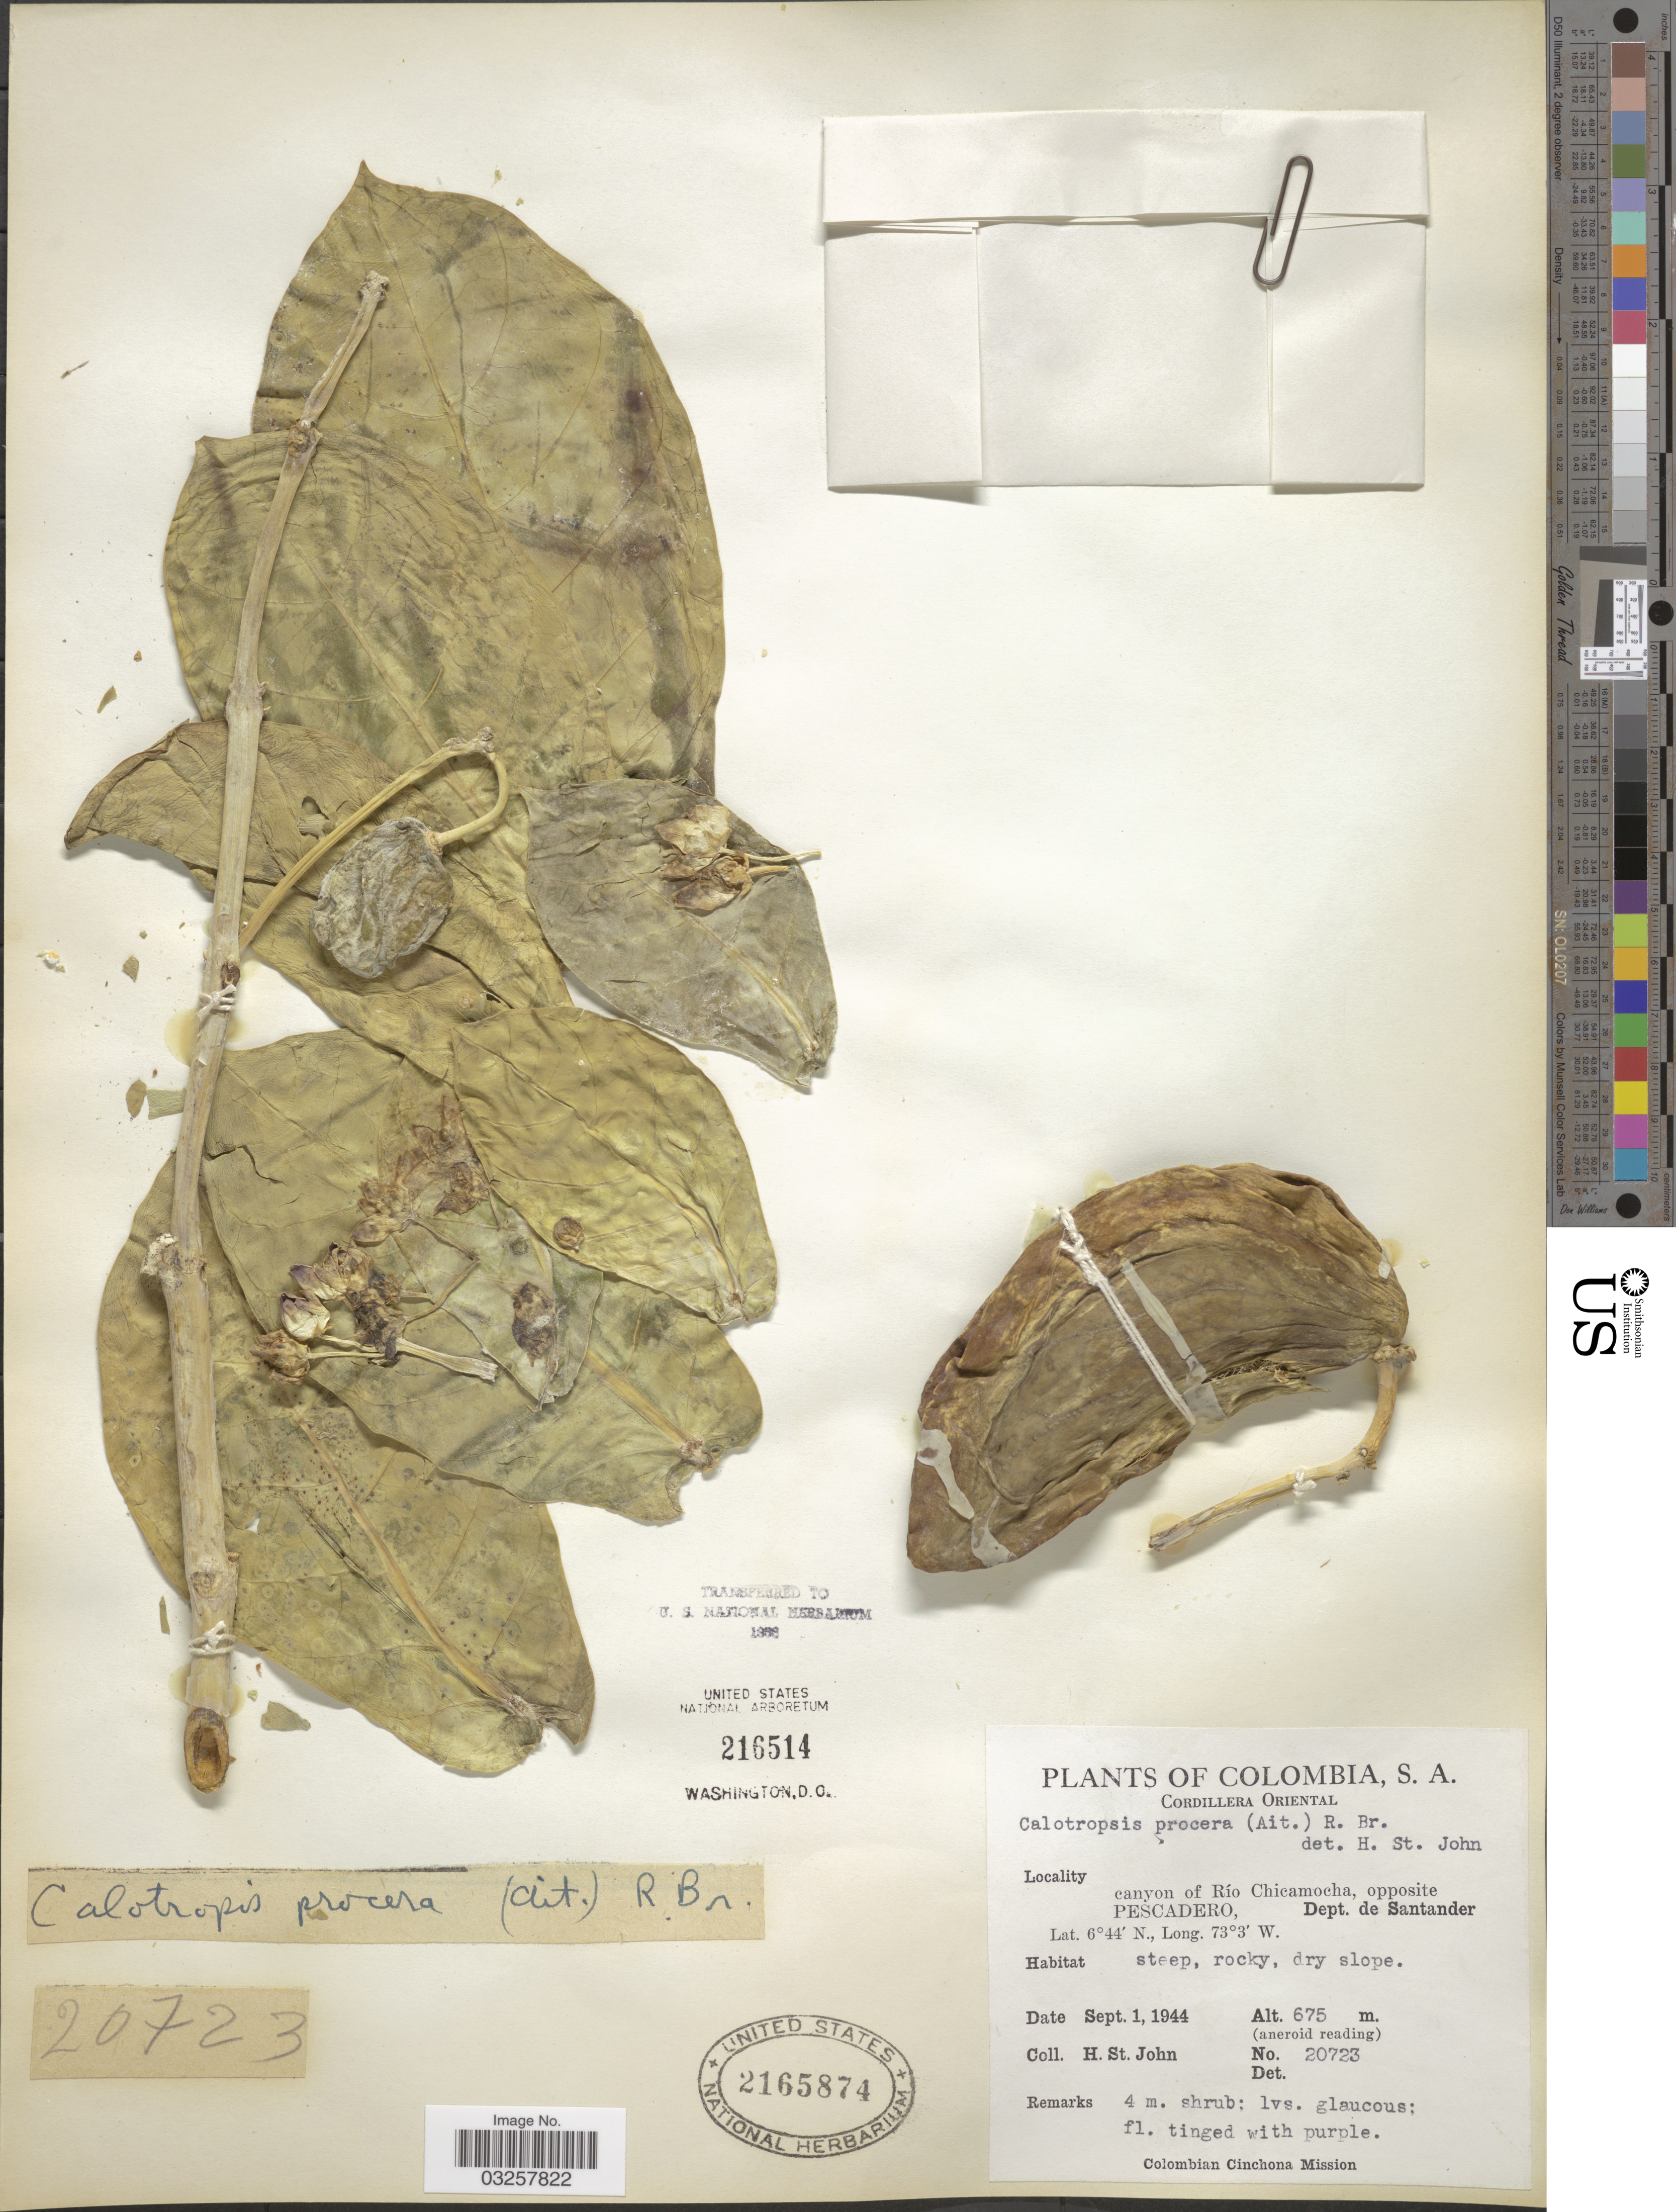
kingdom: Plantae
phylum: Tracheophyta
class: Magnoliopsida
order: Gentianales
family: Apocynaceae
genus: Calotropis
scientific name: Calotropis procera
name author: (Aiton) W.T. Aiton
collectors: H. St. John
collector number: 20723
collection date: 1944-09-01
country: Colombia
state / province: Santander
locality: Cordillera Oriental. Canyon of Río Chicamocha, opposite Pescadero, Dept. de Santander.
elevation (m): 675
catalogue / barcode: US 2165874